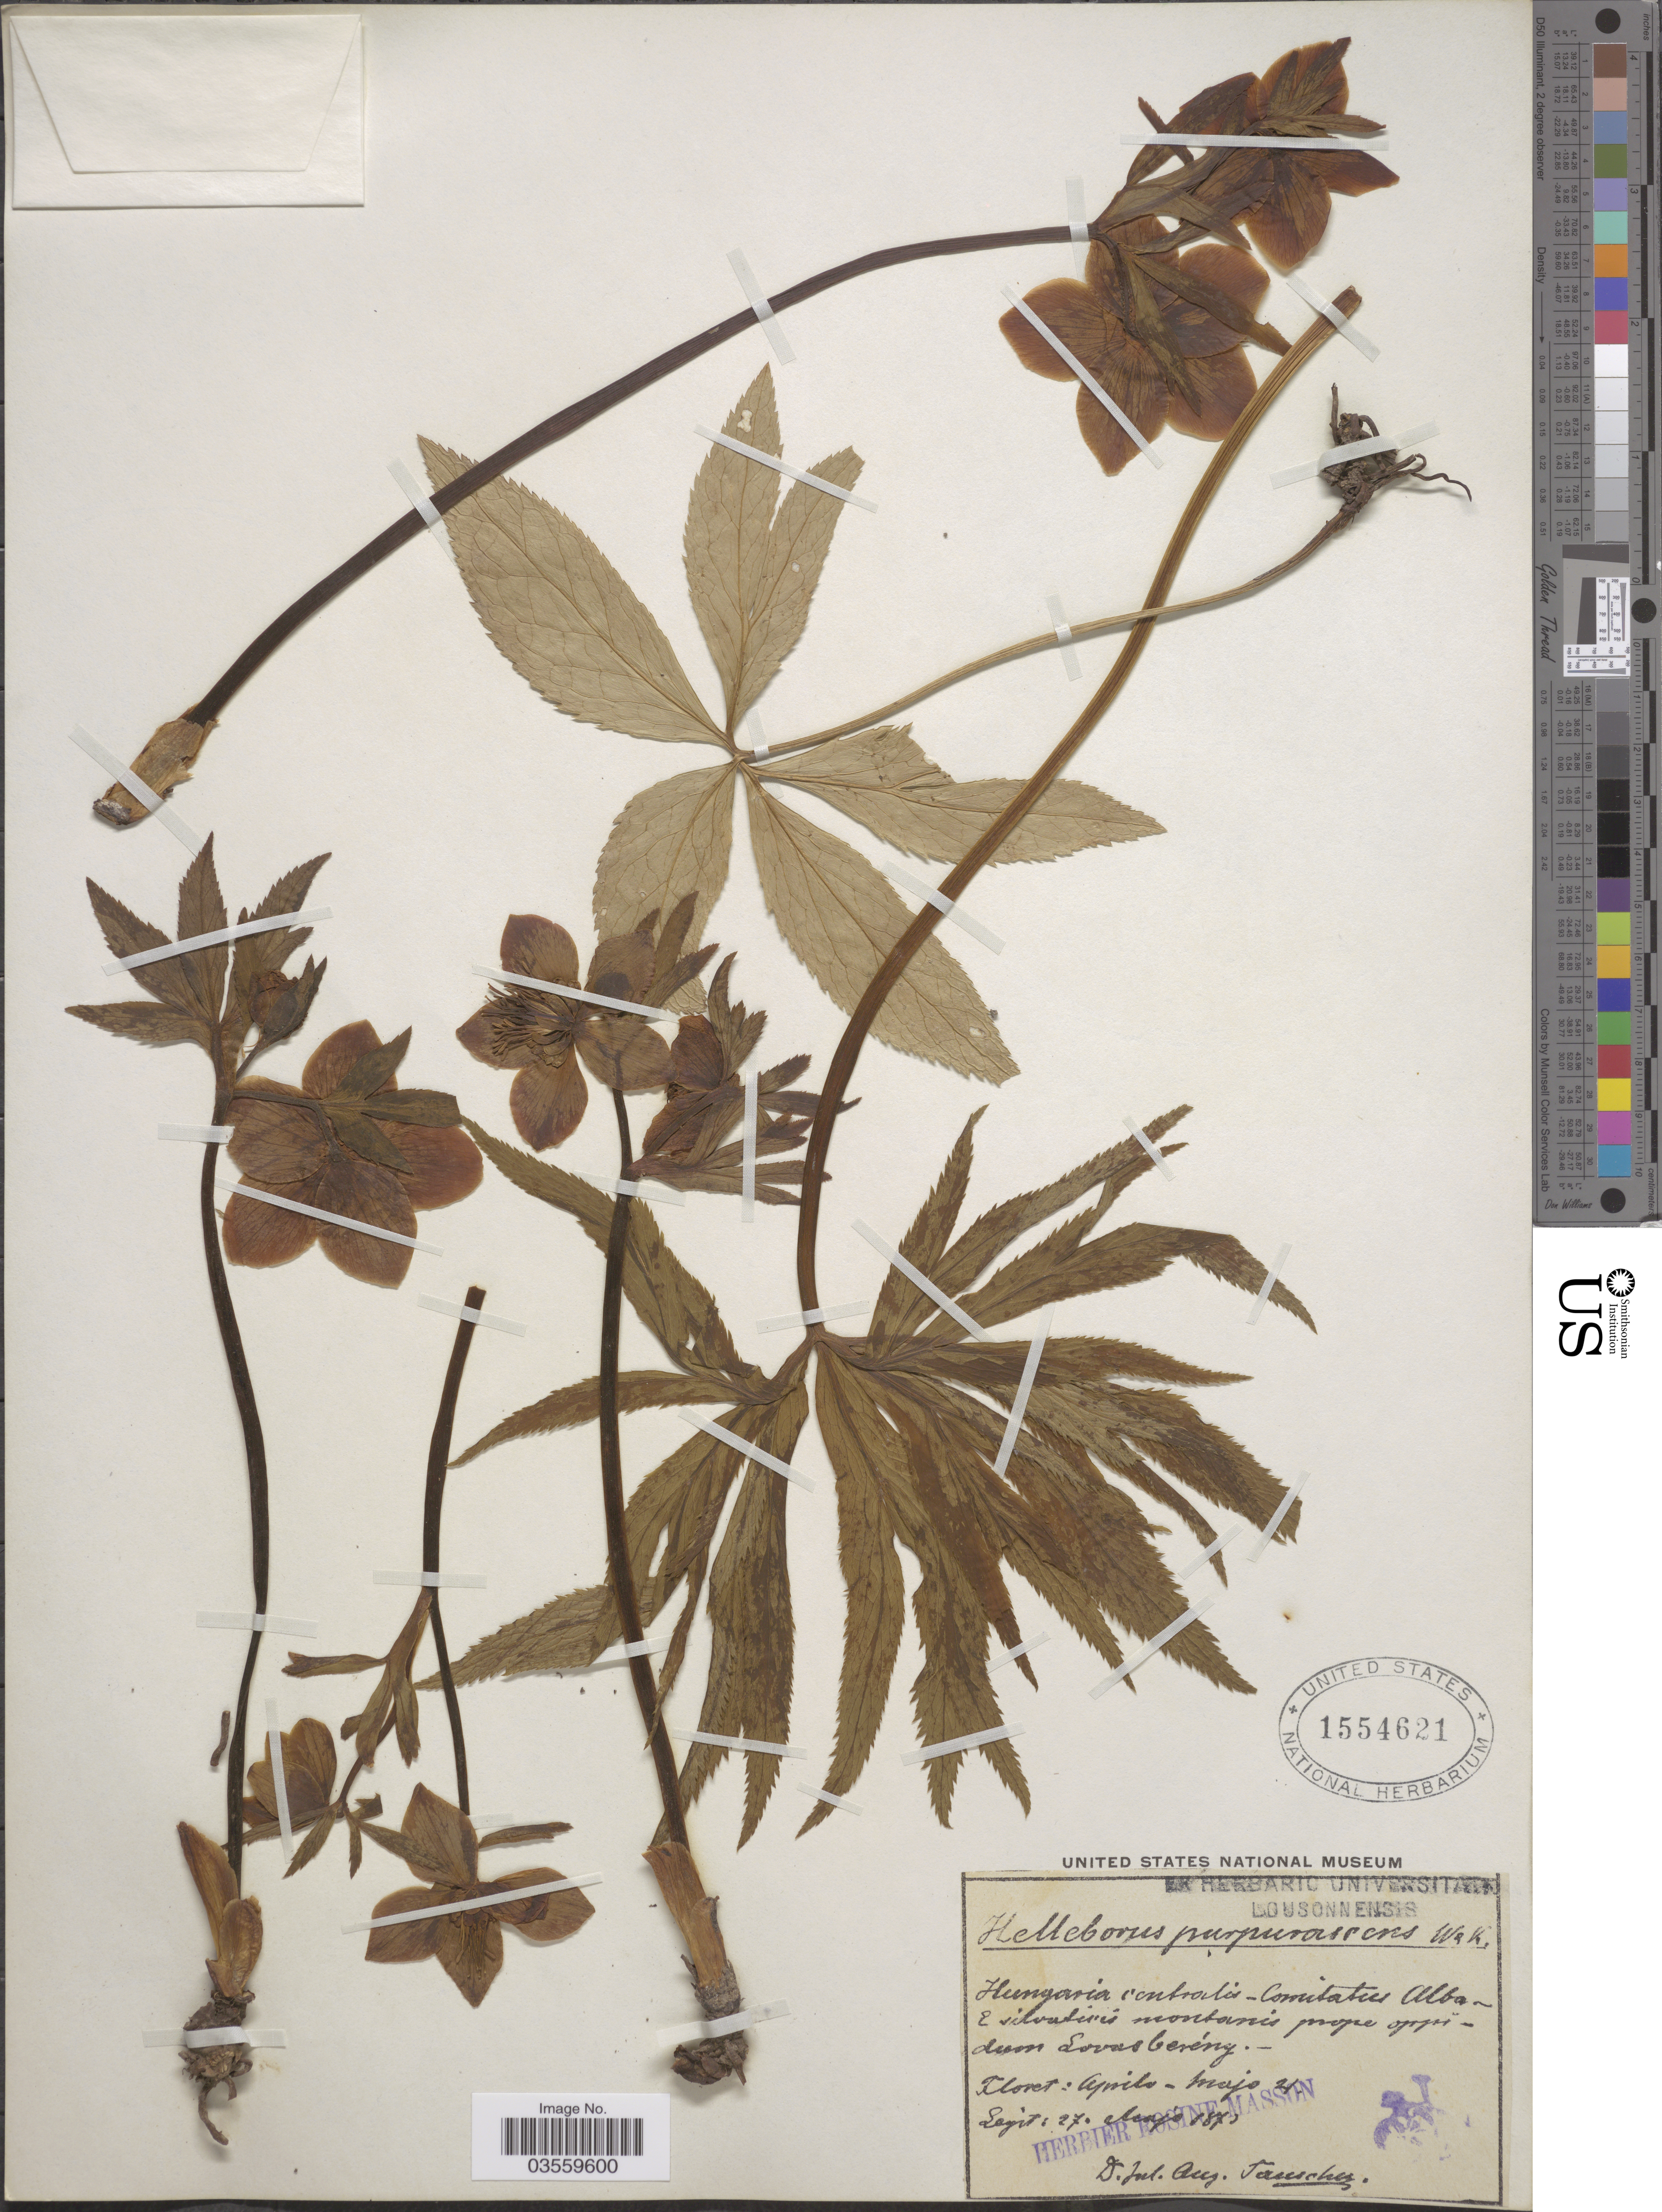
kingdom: Plantae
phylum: Tracheophyta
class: Magnoliopsida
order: Ranunculales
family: Ranunculaceae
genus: Helleborus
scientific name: Helleborus purpurascens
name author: Waldst. & Kit.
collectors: Tauscher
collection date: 1873-05-27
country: Hungary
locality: Hungaria centrales - Comitatus Alba E silvatinis montanis prope oppidum Lovasbereng [interpreted].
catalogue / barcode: US 1554621